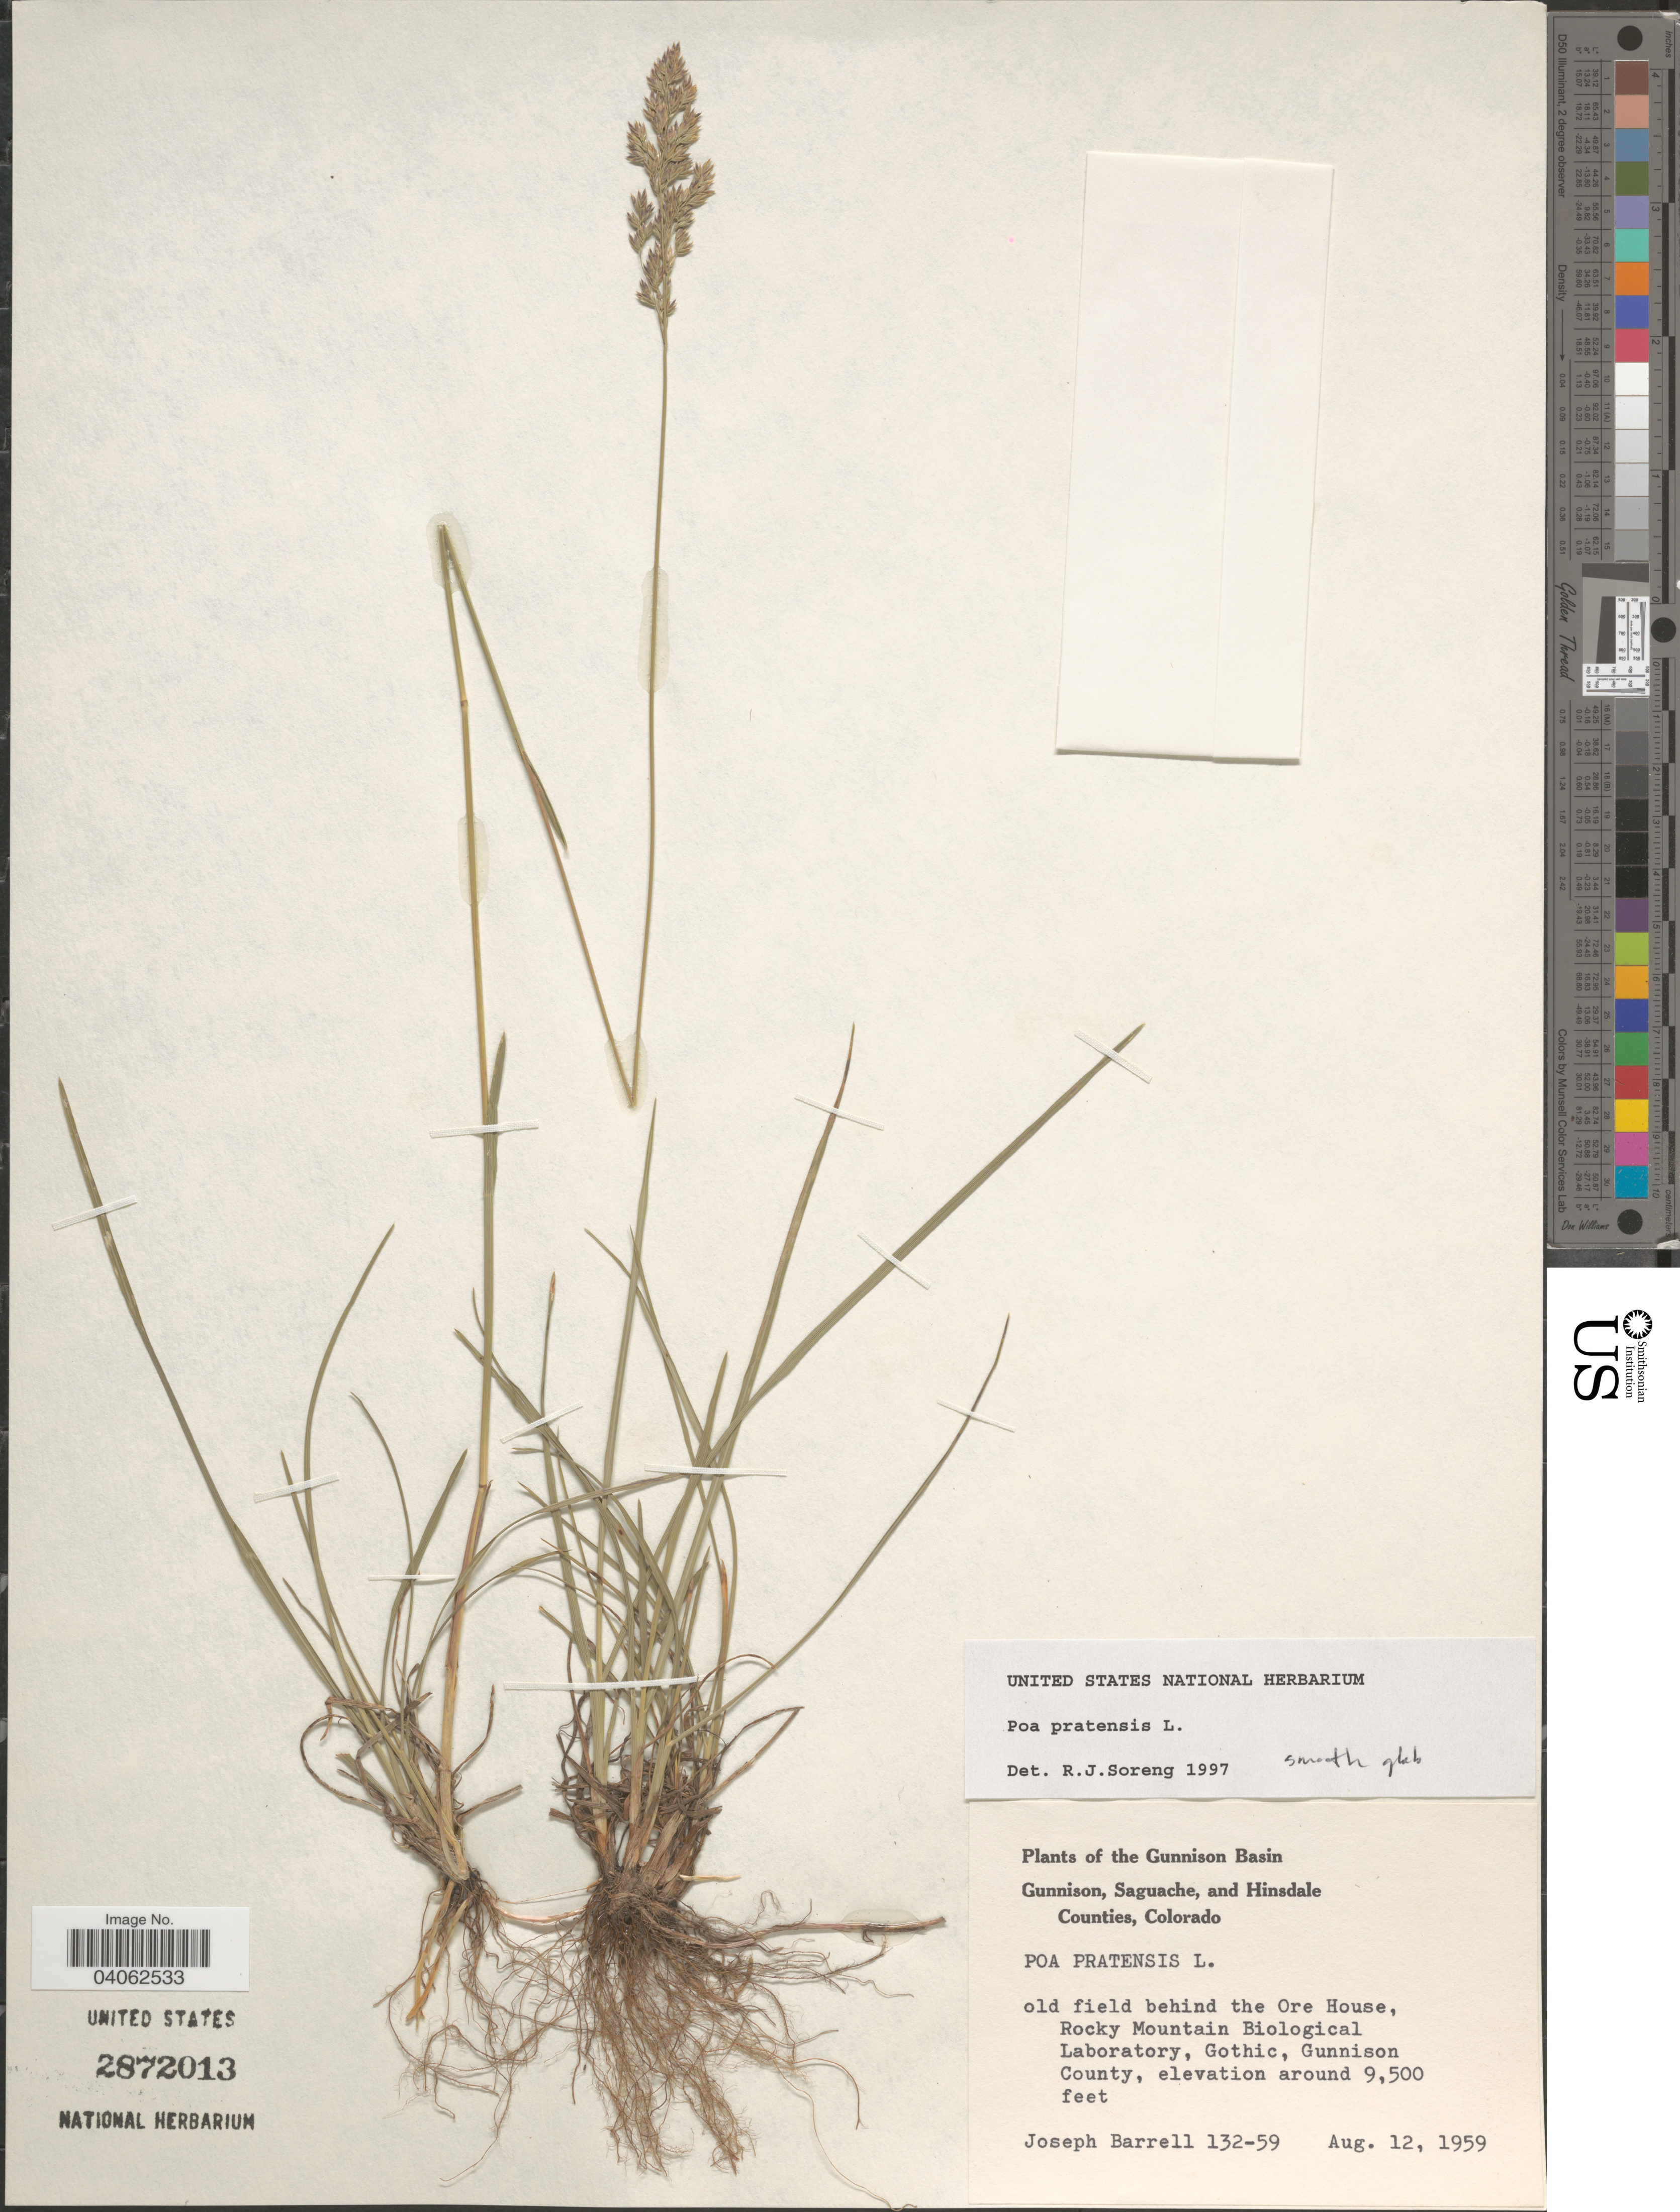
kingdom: Plantae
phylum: Tracheophyta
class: Liliopsida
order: Poales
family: Poaceae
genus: Poa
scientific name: Poa pratensis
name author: L.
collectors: J. Barrell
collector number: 132-59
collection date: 1959-08-12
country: United States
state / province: Colorado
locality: Gunnison Basin. Old field behind the Ore House, Rocky Mountain Biological Laboratory, Gothic, Gunnison County.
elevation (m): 2896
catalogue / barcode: US 2872013